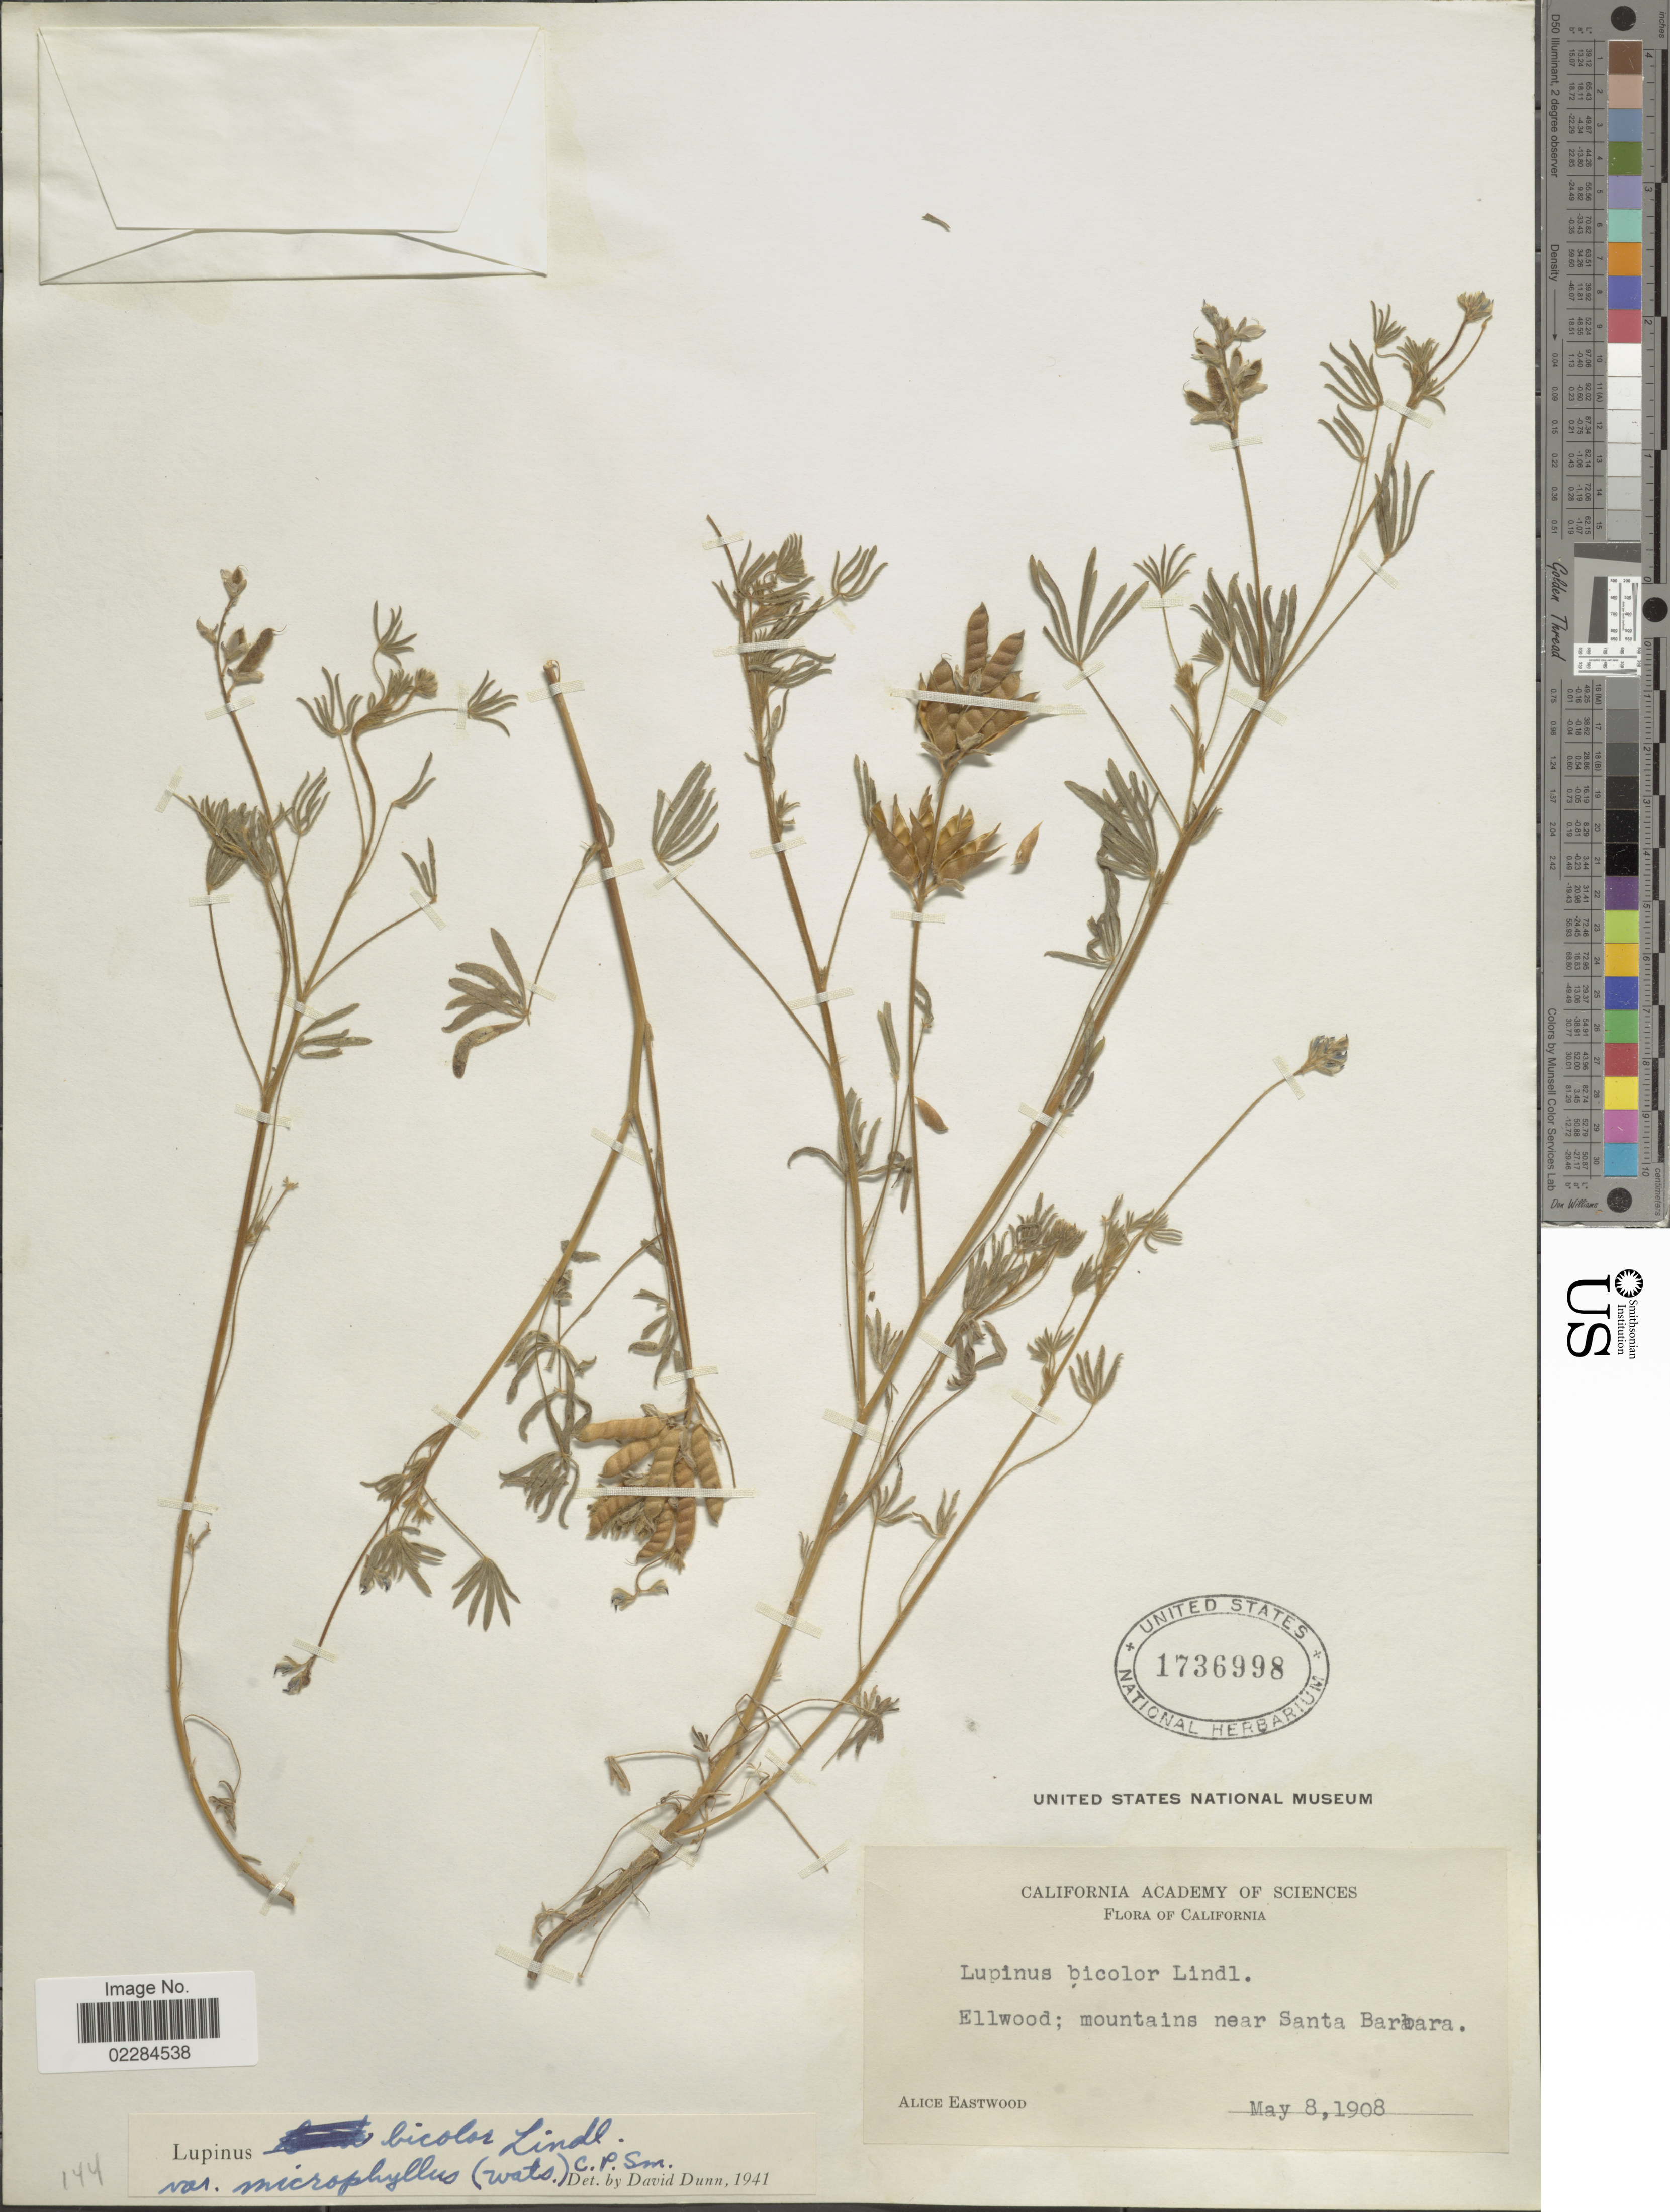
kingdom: Plantae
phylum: Tracheophyta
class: Magnoliopsida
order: Fabales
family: Fabaceae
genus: Lupinus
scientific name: Lupinus bicolor var. microphyllus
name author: Lindl.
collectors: A. Eastwood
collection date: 1908-05-08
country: United States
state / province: California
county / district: Santa Barbara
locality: Ellwood; mountains near Santa Barbara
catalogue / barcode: US 1736998